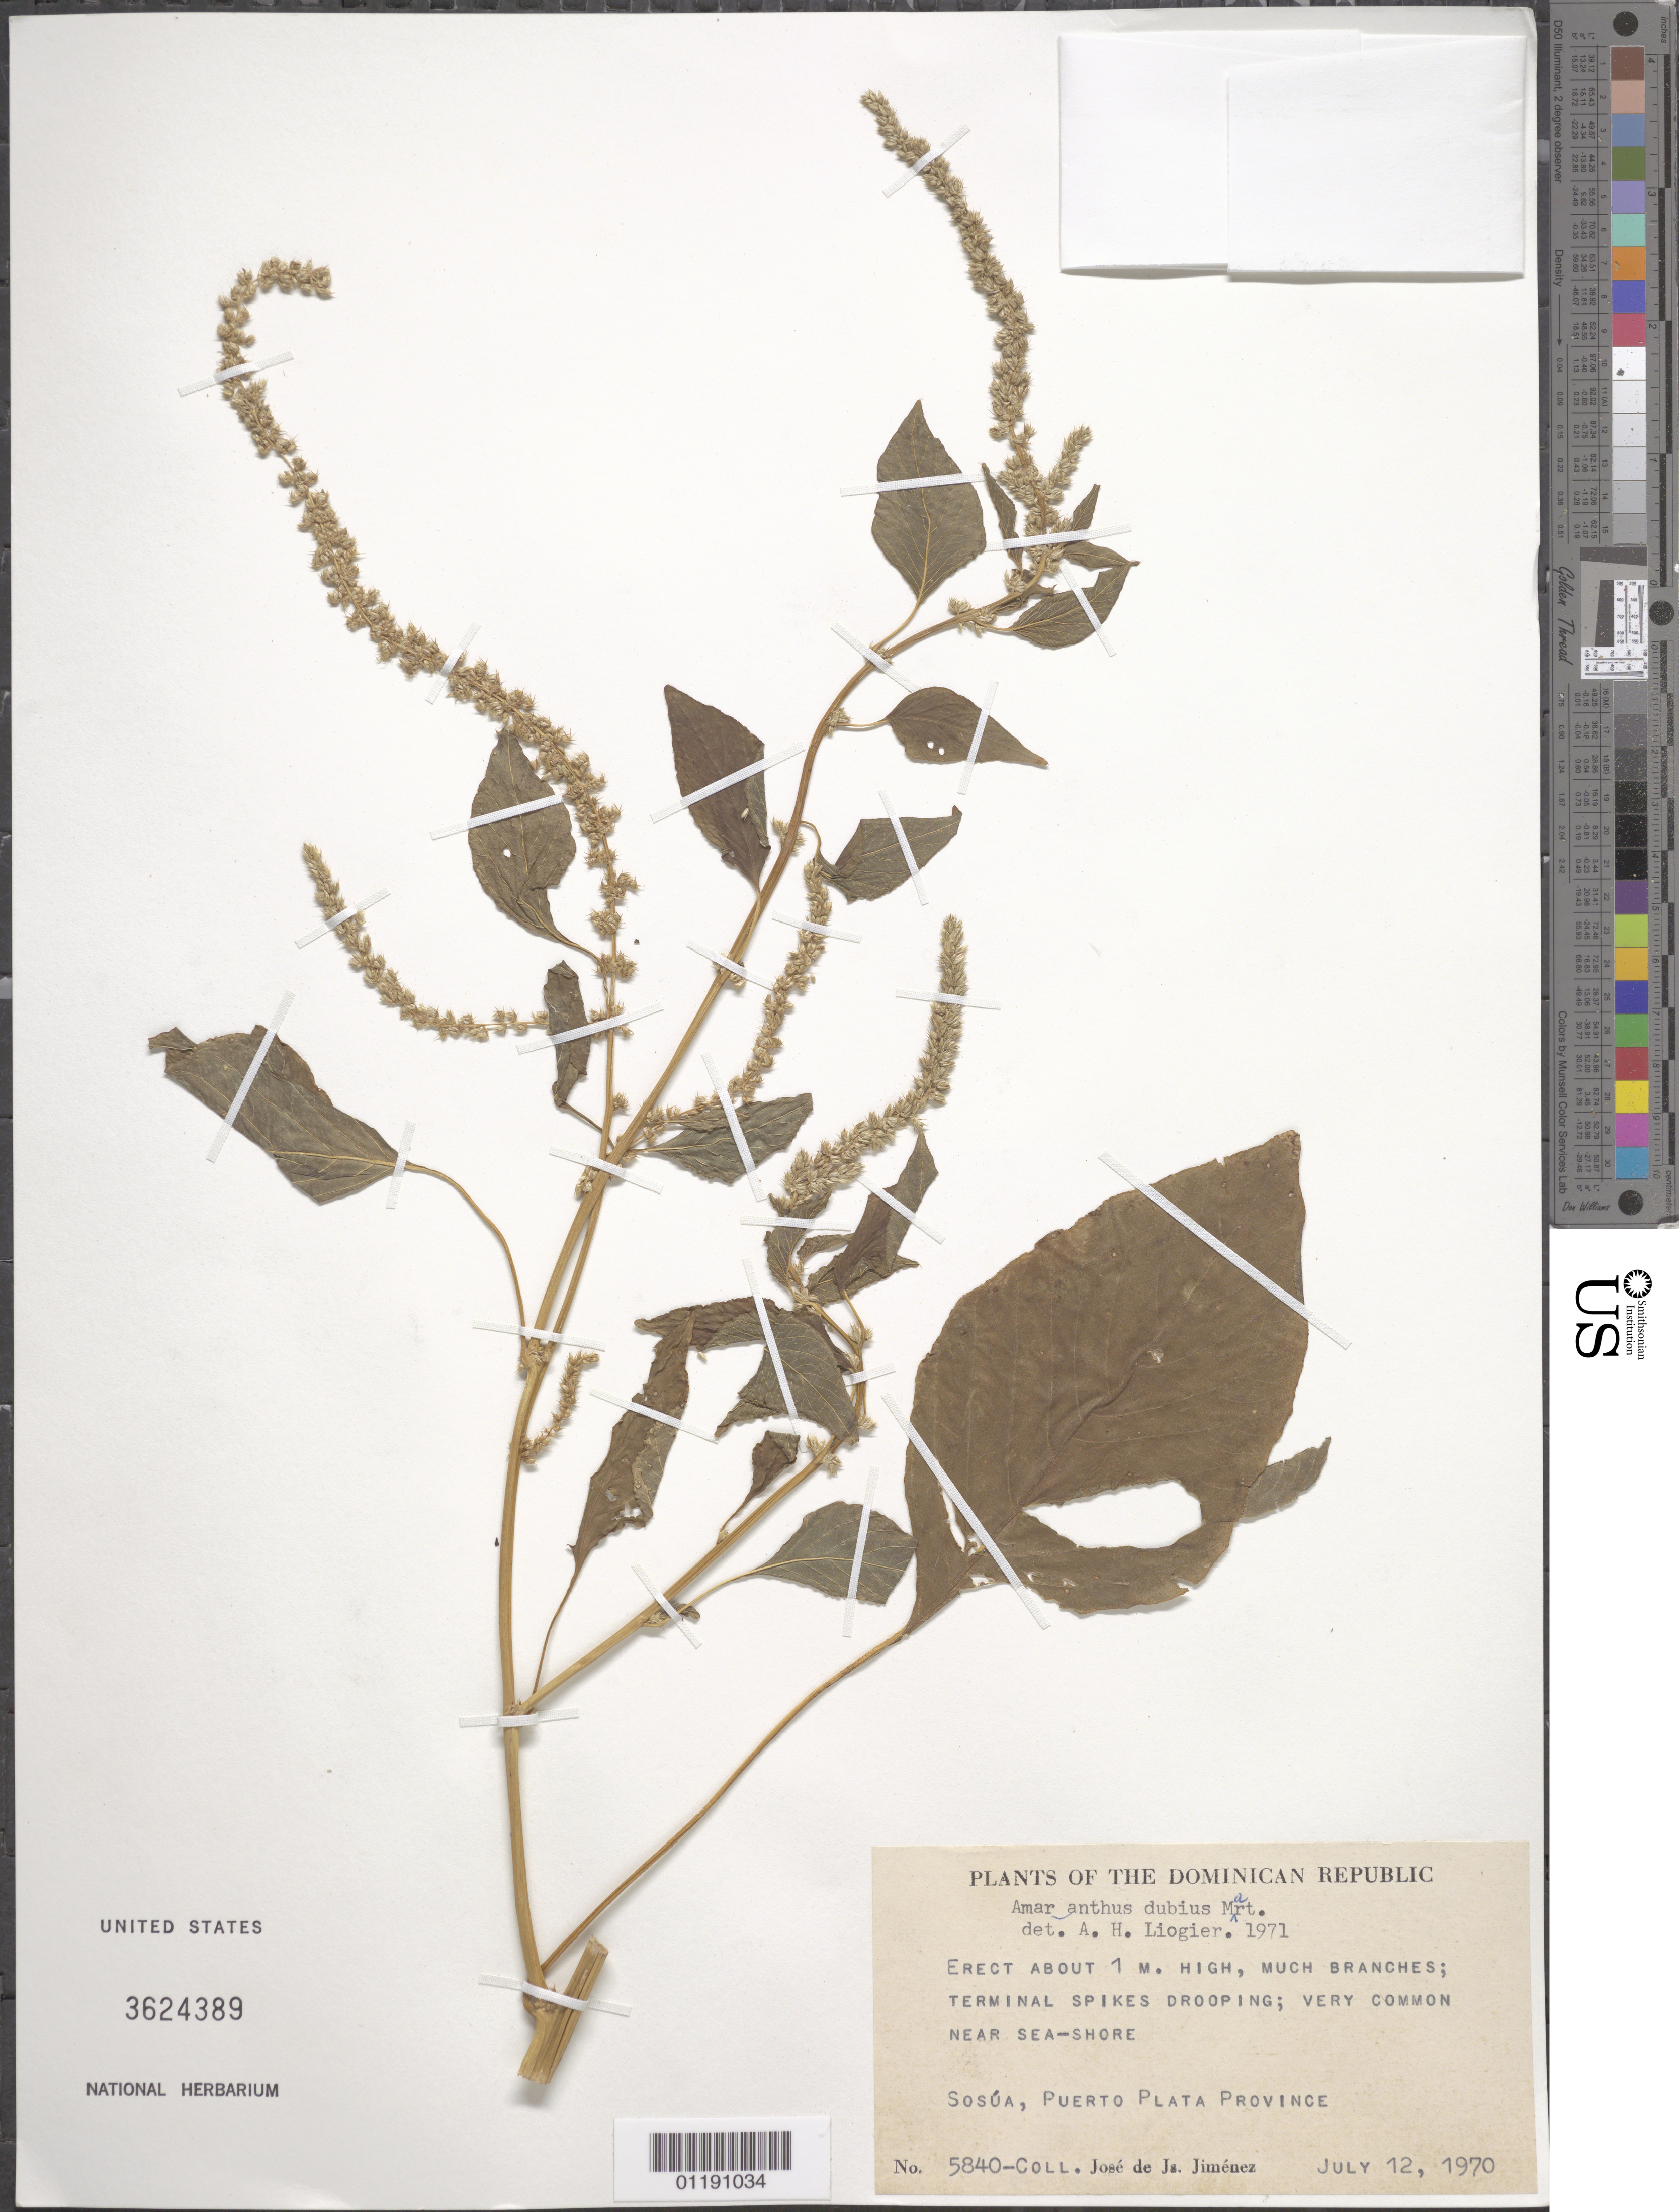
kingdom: Plantae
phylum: Tracheophyta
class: Magnoliopsida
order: Caryophyllales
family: Amaranthaceae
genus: Amaranthus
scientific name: Amaranthus dubius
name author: Mart. ex Thell.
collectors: J. J. Jiménez Almonte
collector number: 5840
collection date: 1970-07-12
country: Dominican Republic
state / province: Puerto Plata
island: Hispaniola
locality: Near sea-shore. Sosúa.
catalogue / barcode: US 3624389